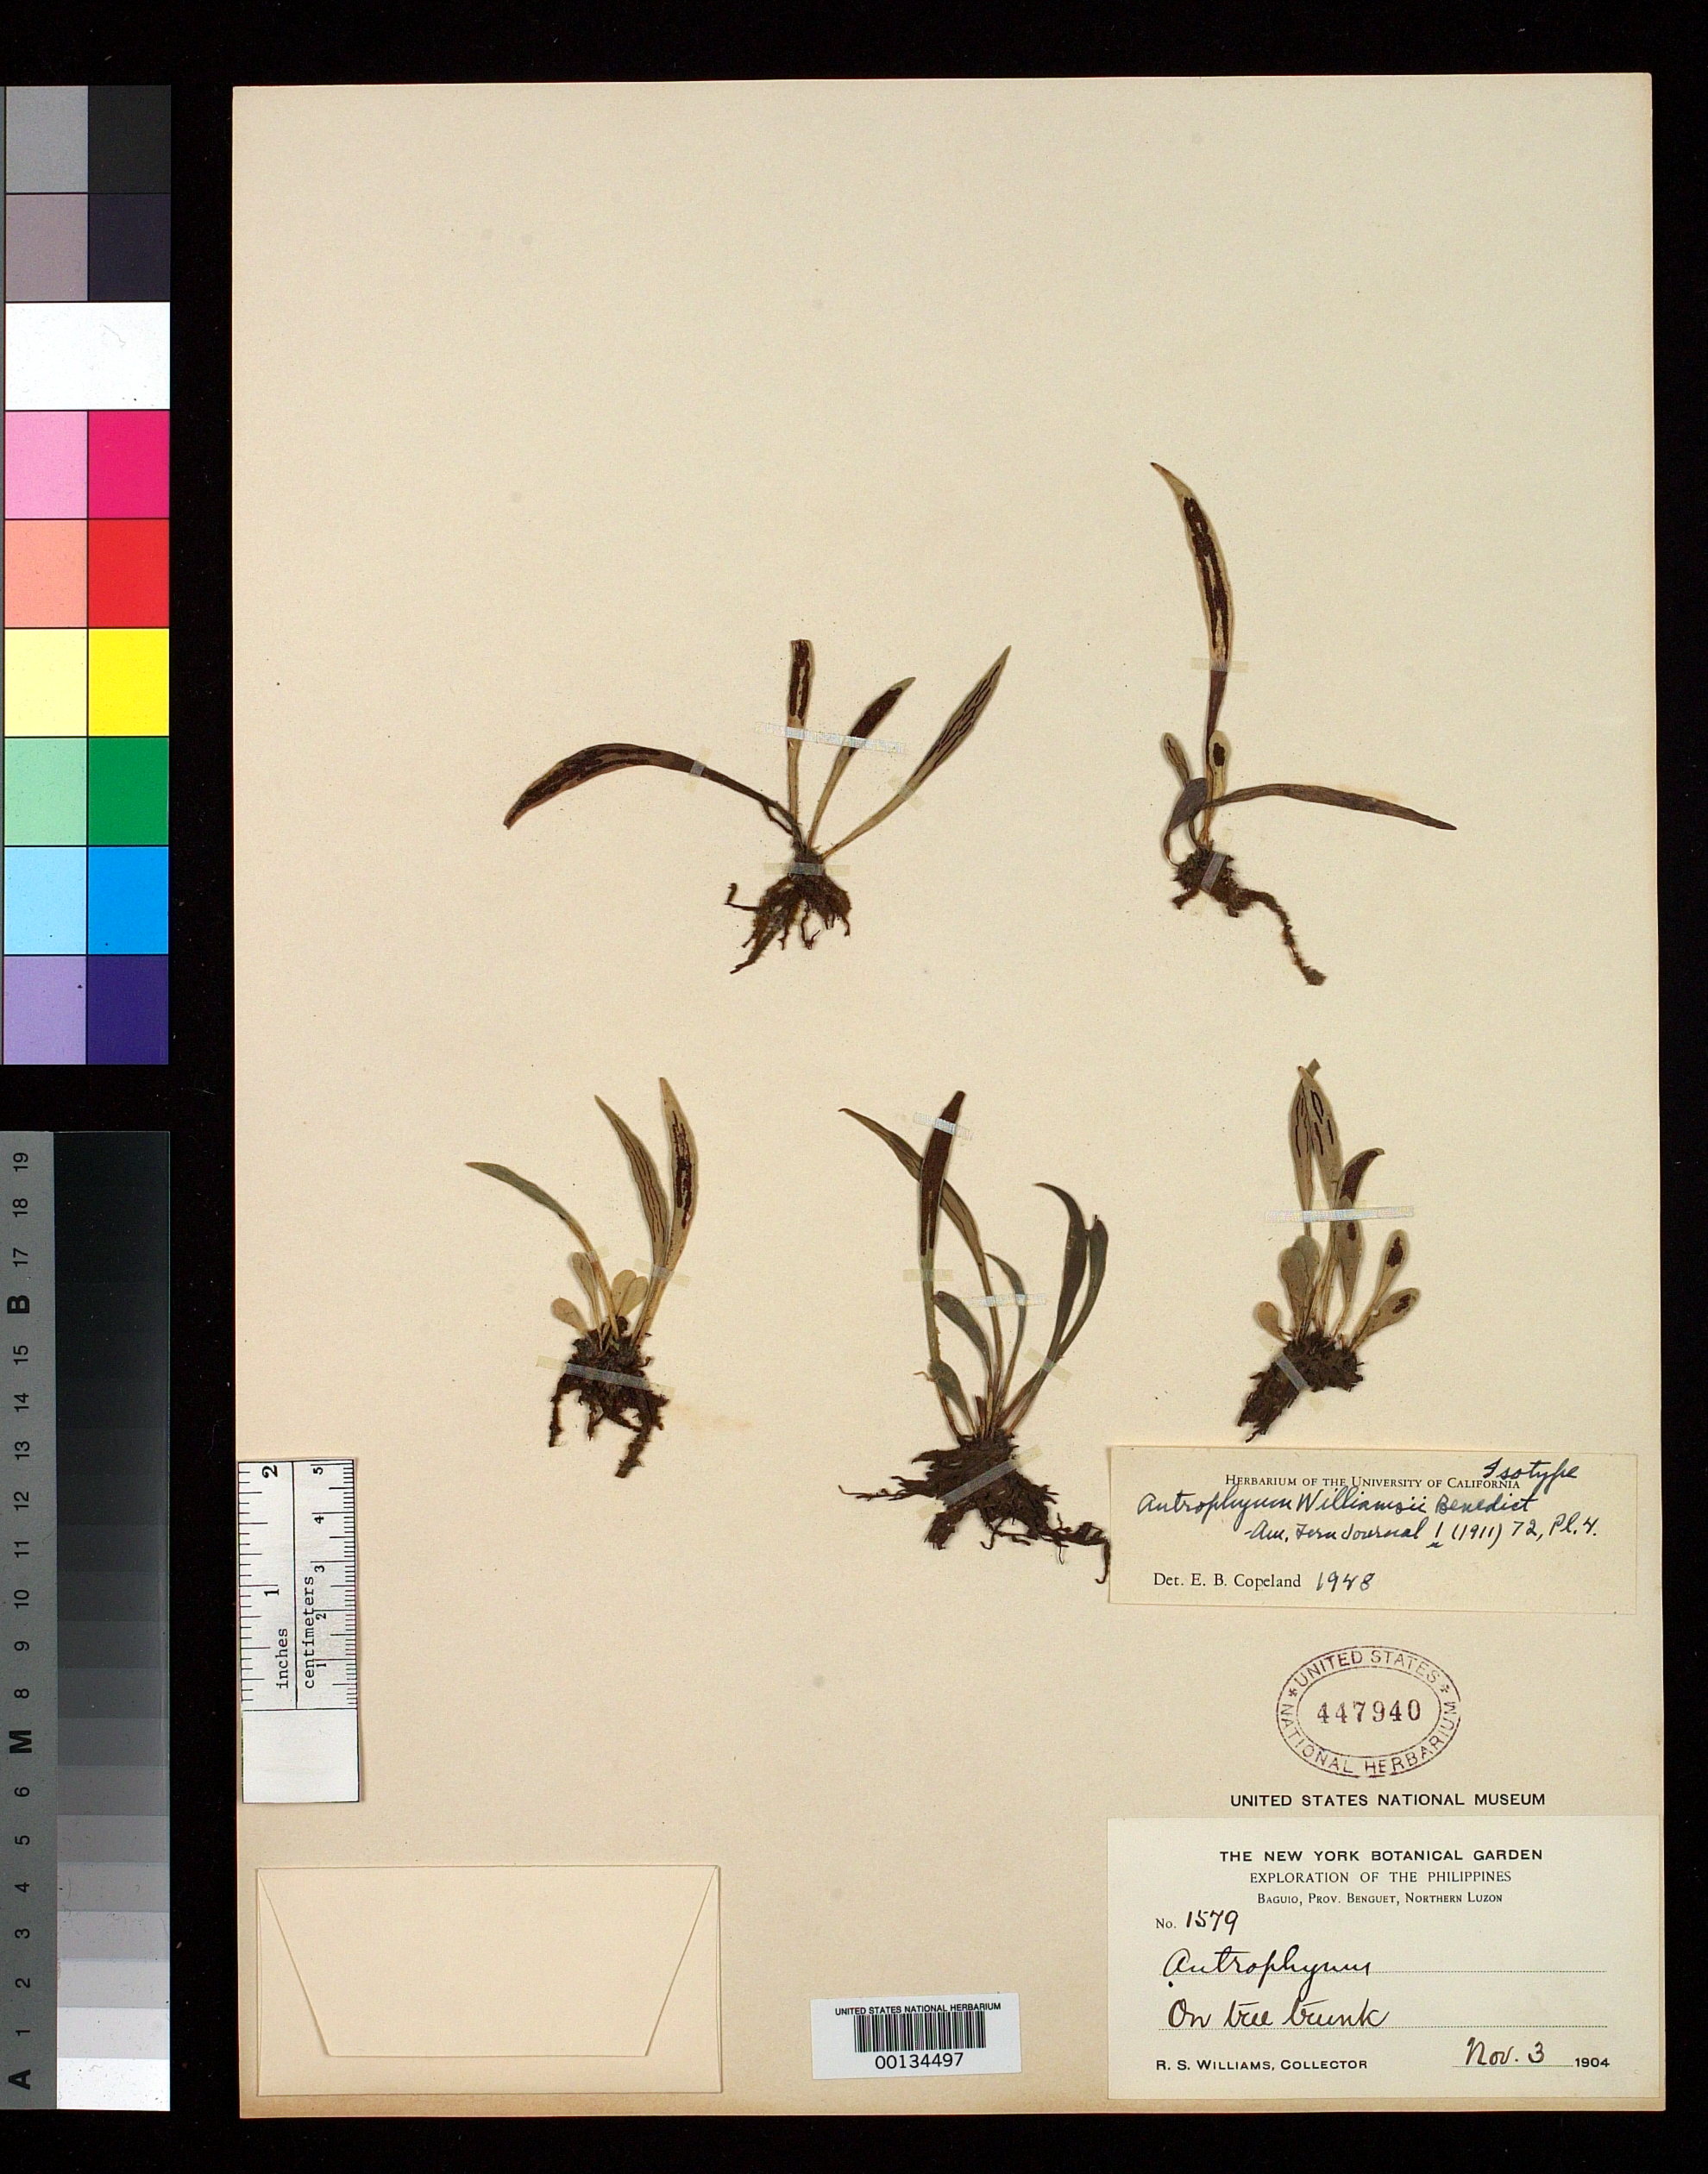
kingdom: Plantae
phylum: Tracheophyta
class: Polypodiopsida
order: Polypodiales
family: Pteridaceae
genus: Antrophyum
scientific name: Antrophyum williamsii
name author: Benedict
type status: Isotype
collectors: R. S. Williams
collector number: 1579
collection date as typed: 03 Nov 1904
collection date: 1904-11-03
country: Philippines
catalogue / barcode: US 447940